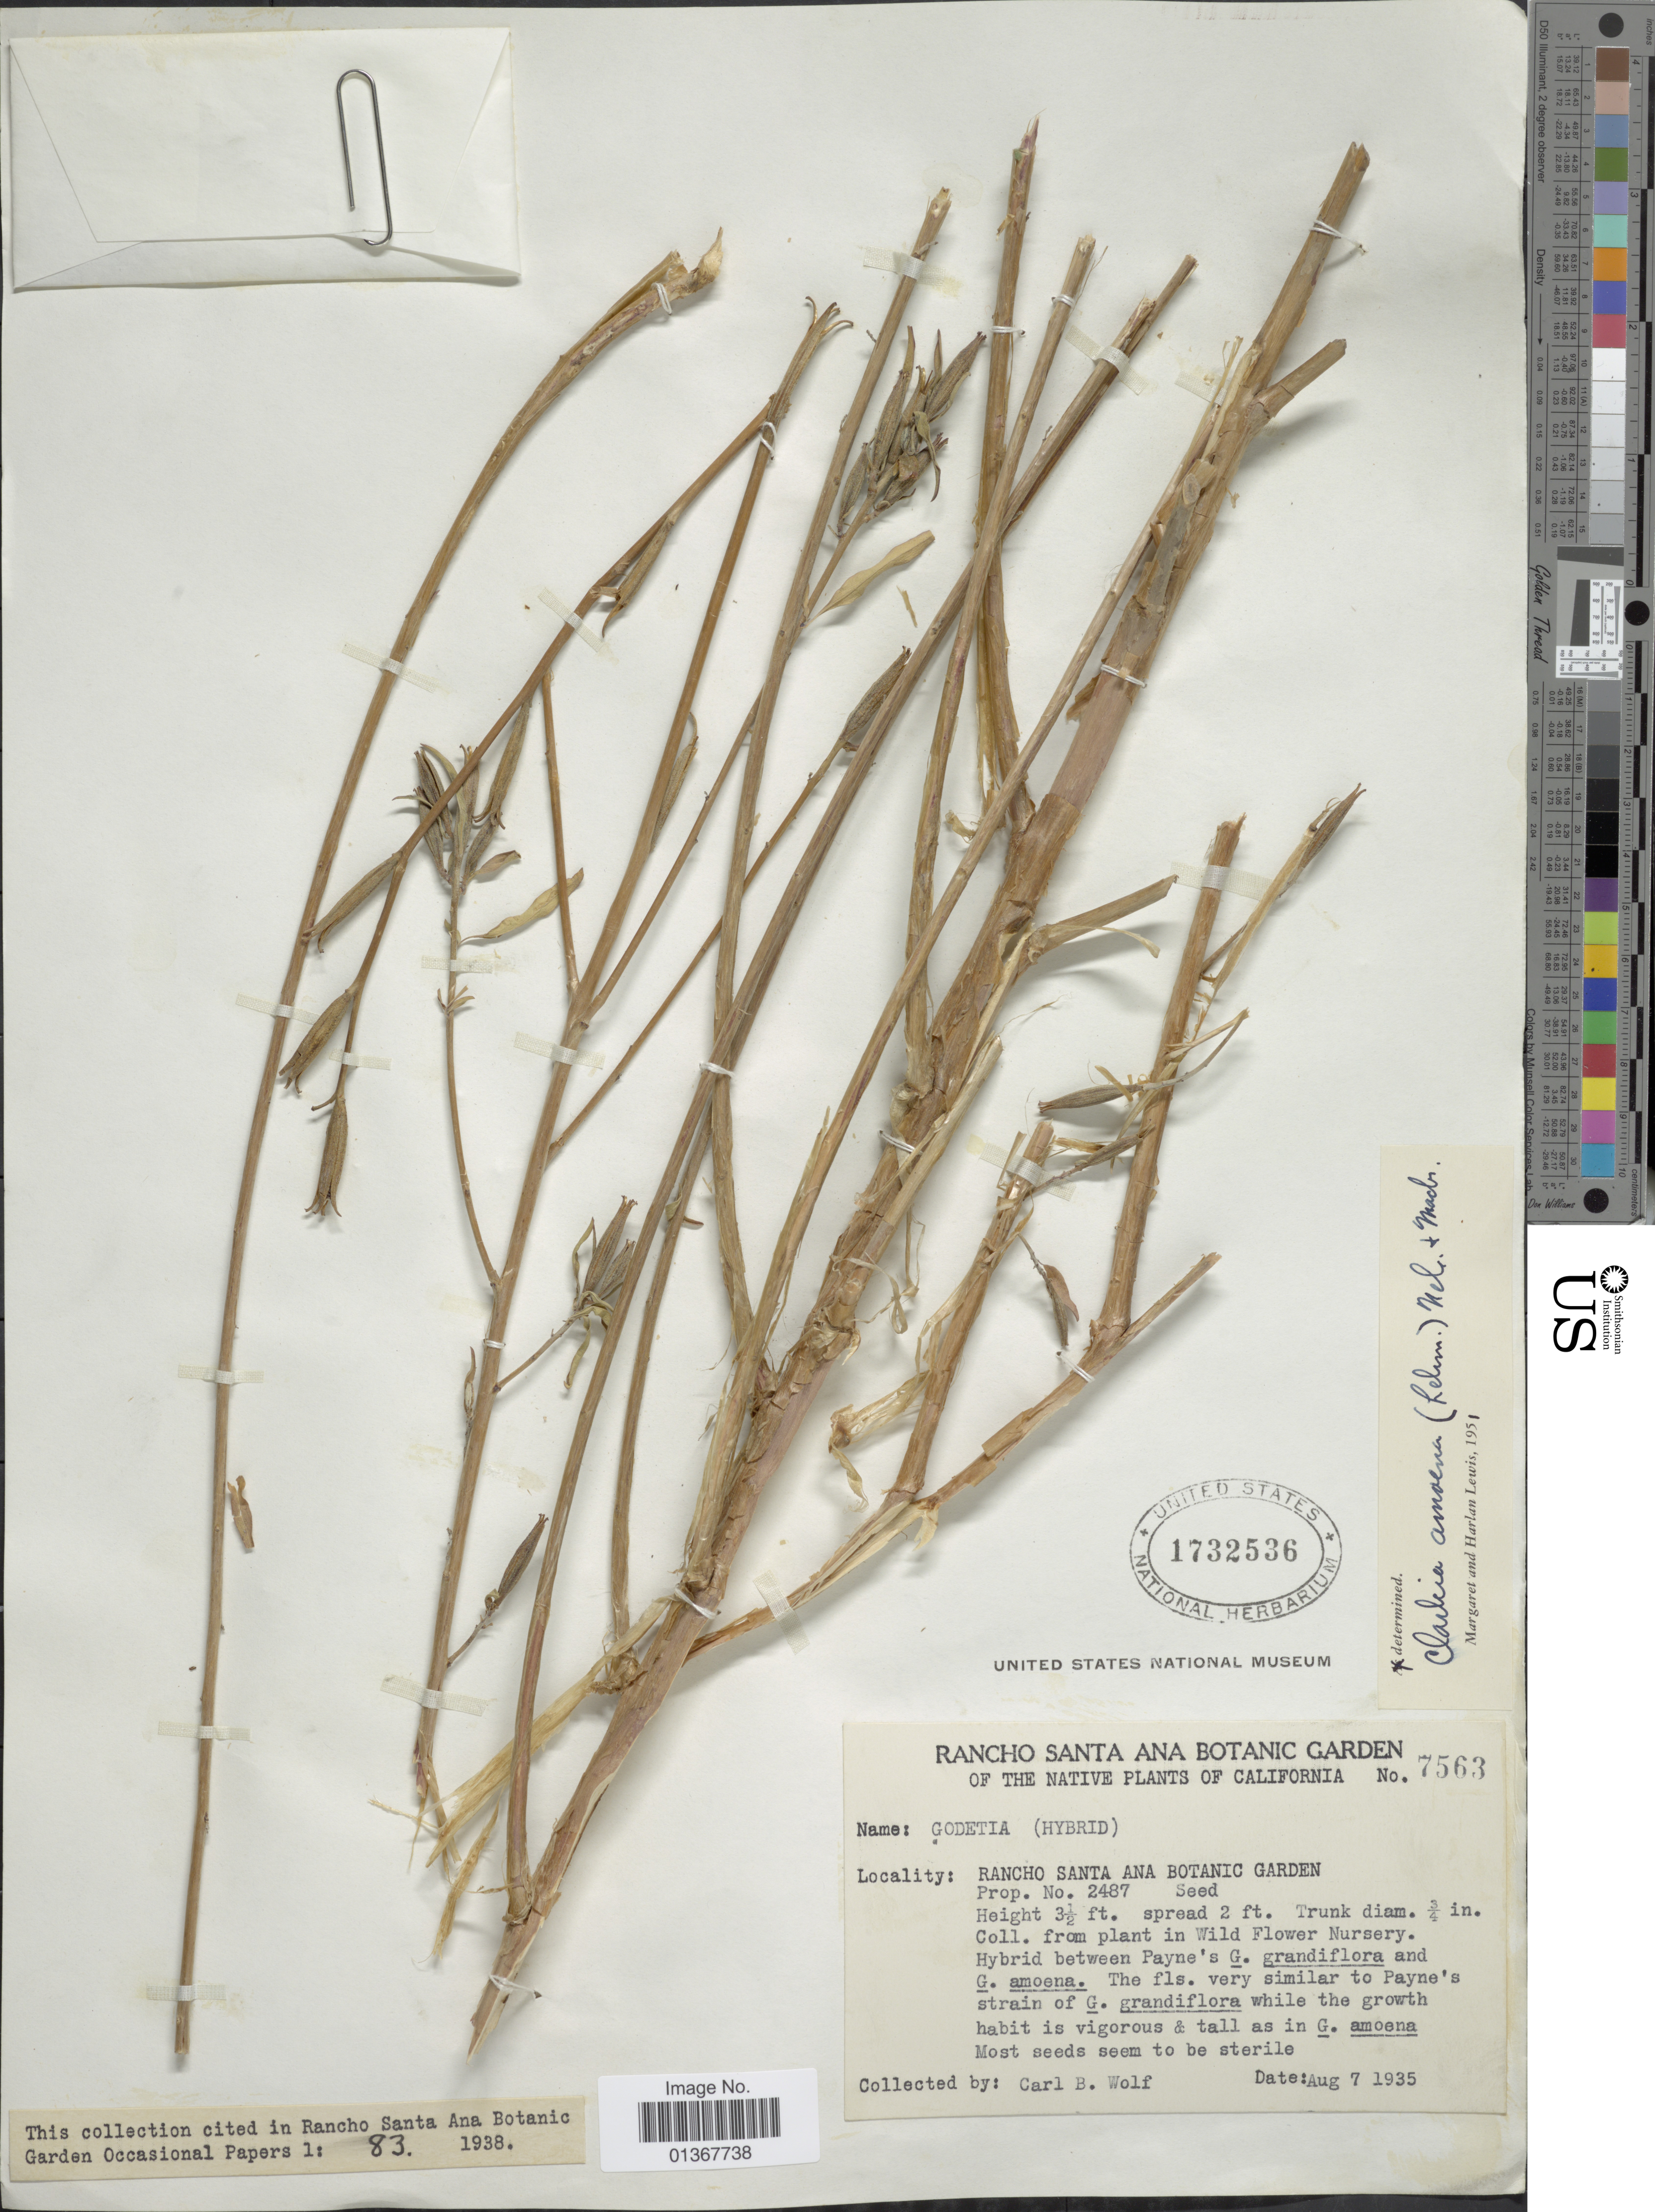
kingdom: Plantae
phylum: Tracheophyta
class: Magnoliopsida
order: Myrtales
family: Onagraceae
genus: Clarkia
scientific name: Clarkia amoena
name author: (Lehm.) A. Nelson & J.F. Macbr.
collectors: C. B. Wolf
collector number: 7563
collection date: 1935-08-07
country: United States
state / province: California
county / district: Orange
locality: Rancho Santa Ana Botanic Garden. Prop. No. 2487. Coll. from plant in Wild Flower Nursery.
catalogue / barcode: US 1732536